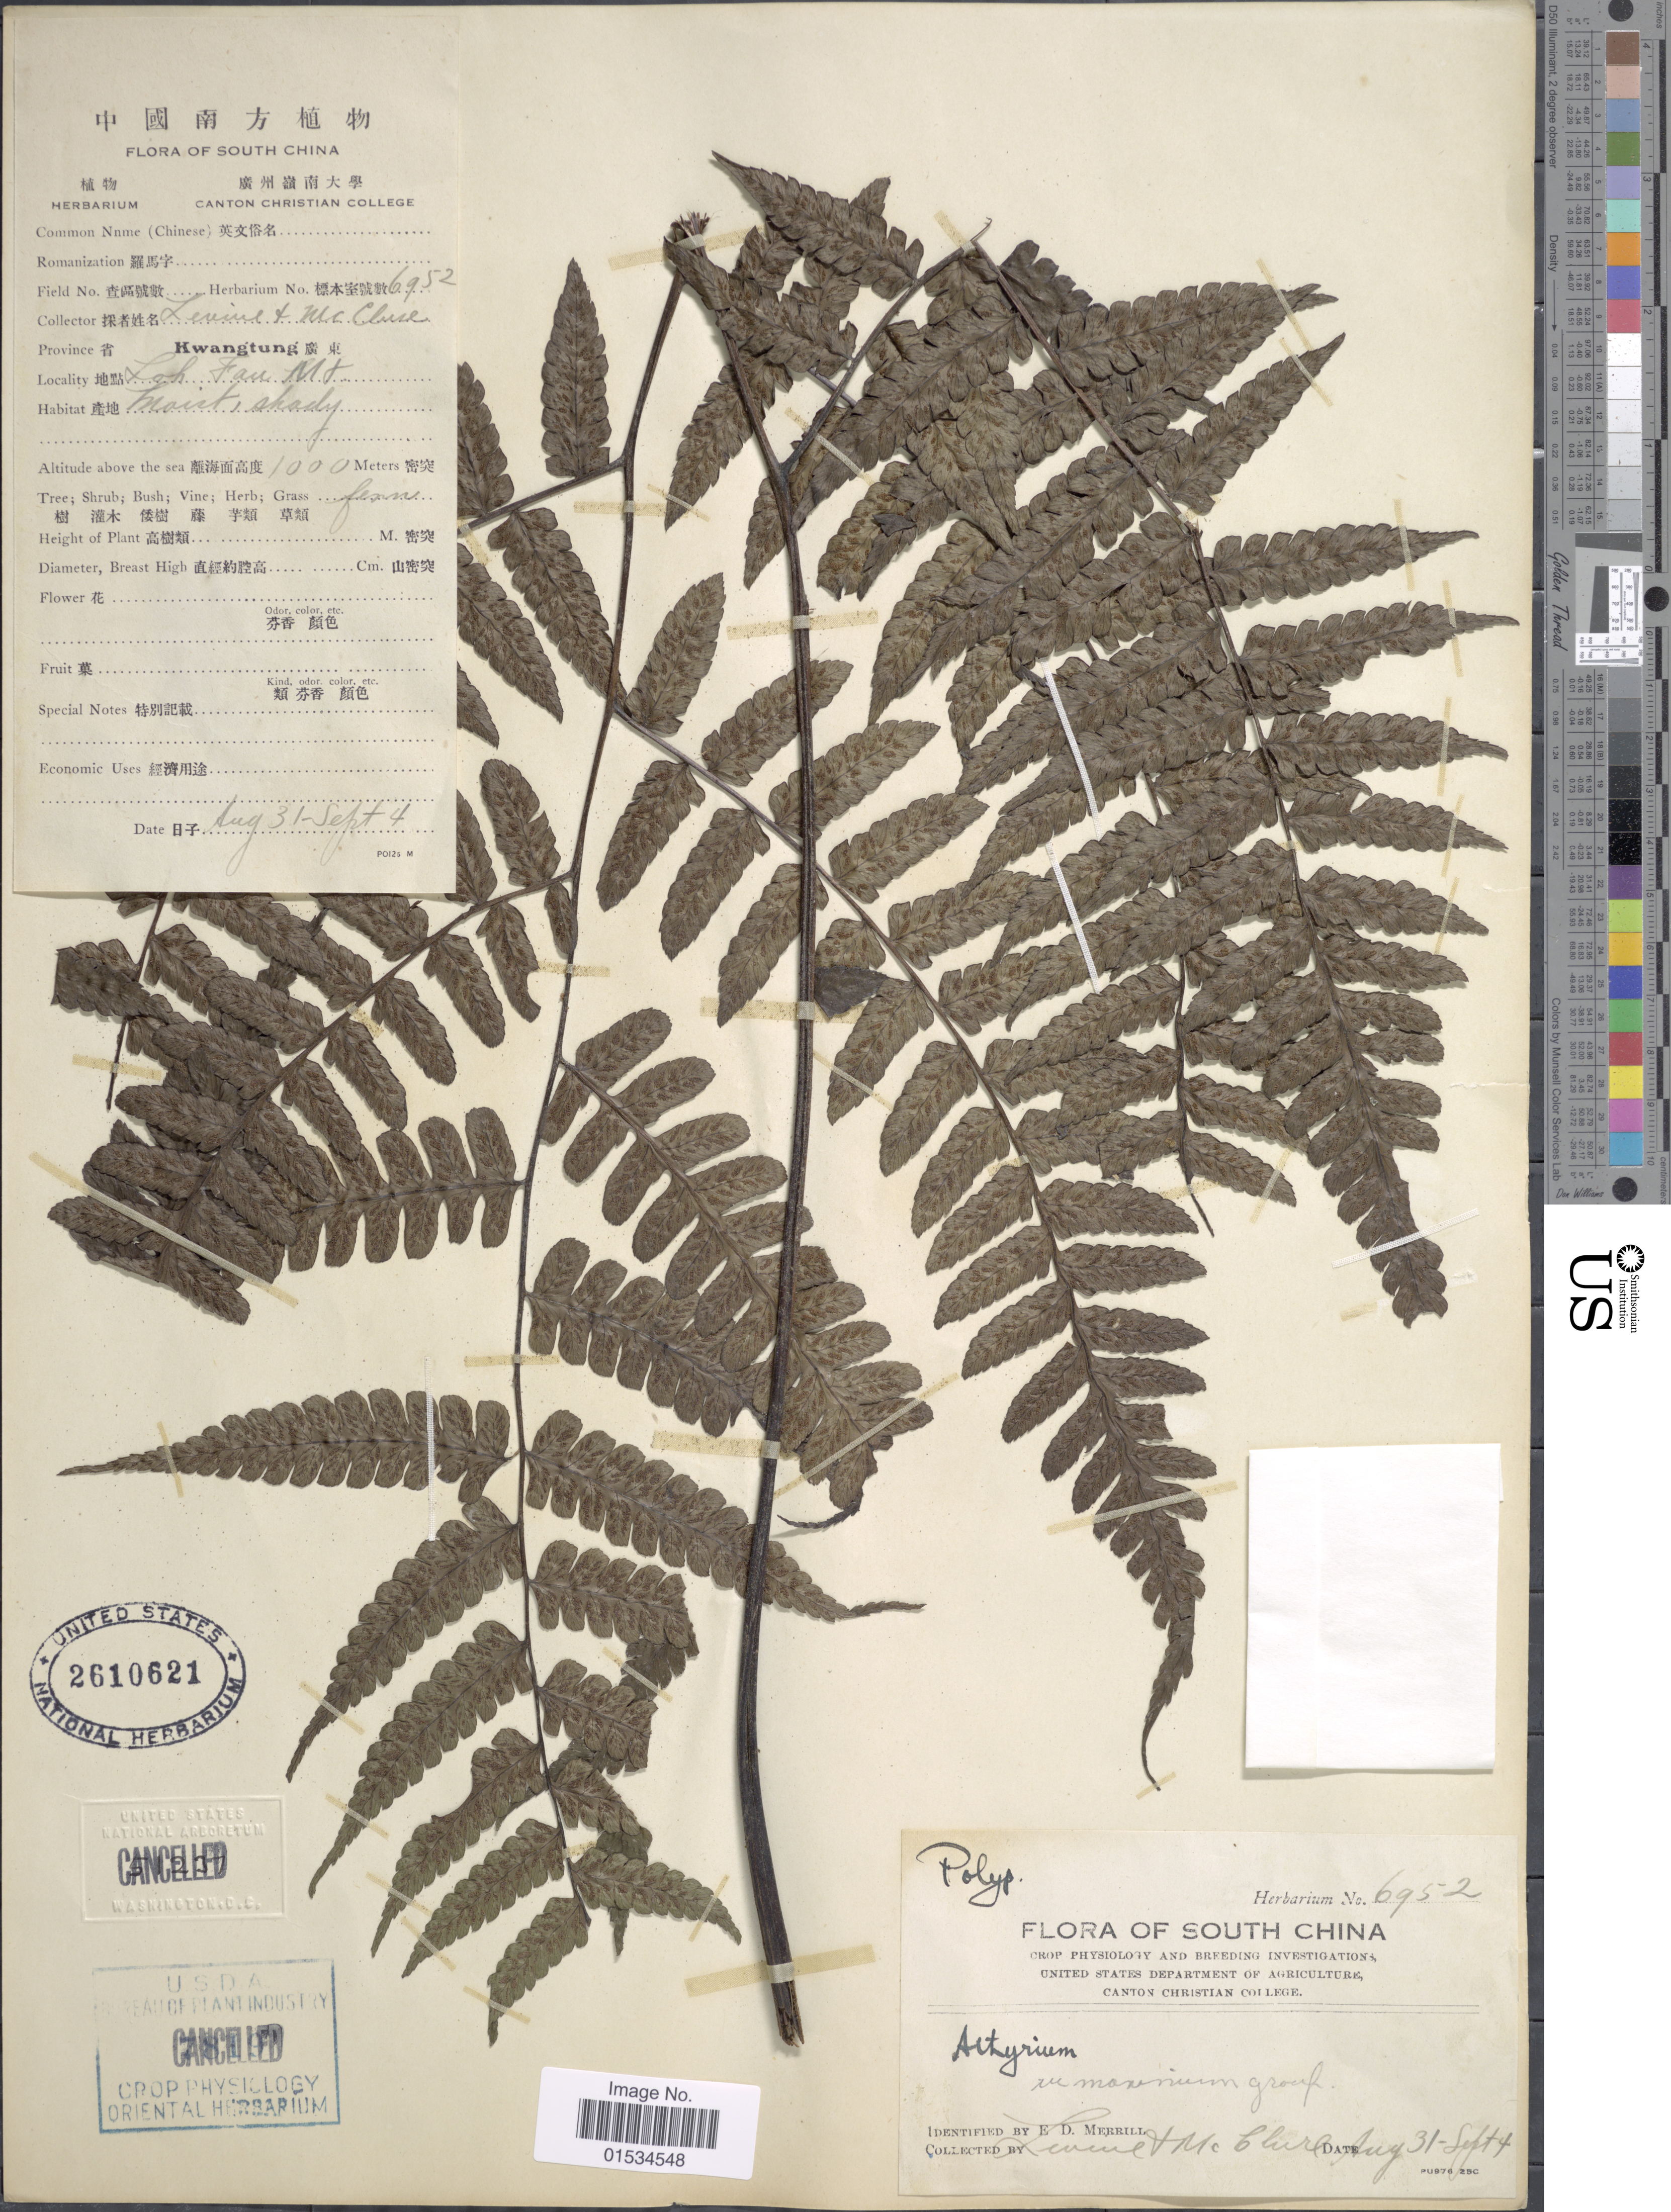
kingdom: Plantae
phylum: Tracheophyta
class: Polypodiopsida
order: Polypodiales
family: Athyriaceae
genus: Diplazium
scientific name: Diplazium sp.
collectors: -. Levine & McClure, --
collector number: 6952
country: China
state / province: Guangdong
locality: Kwangtung , Loh Fau Mt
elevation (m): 1000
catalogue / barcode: US 2610621